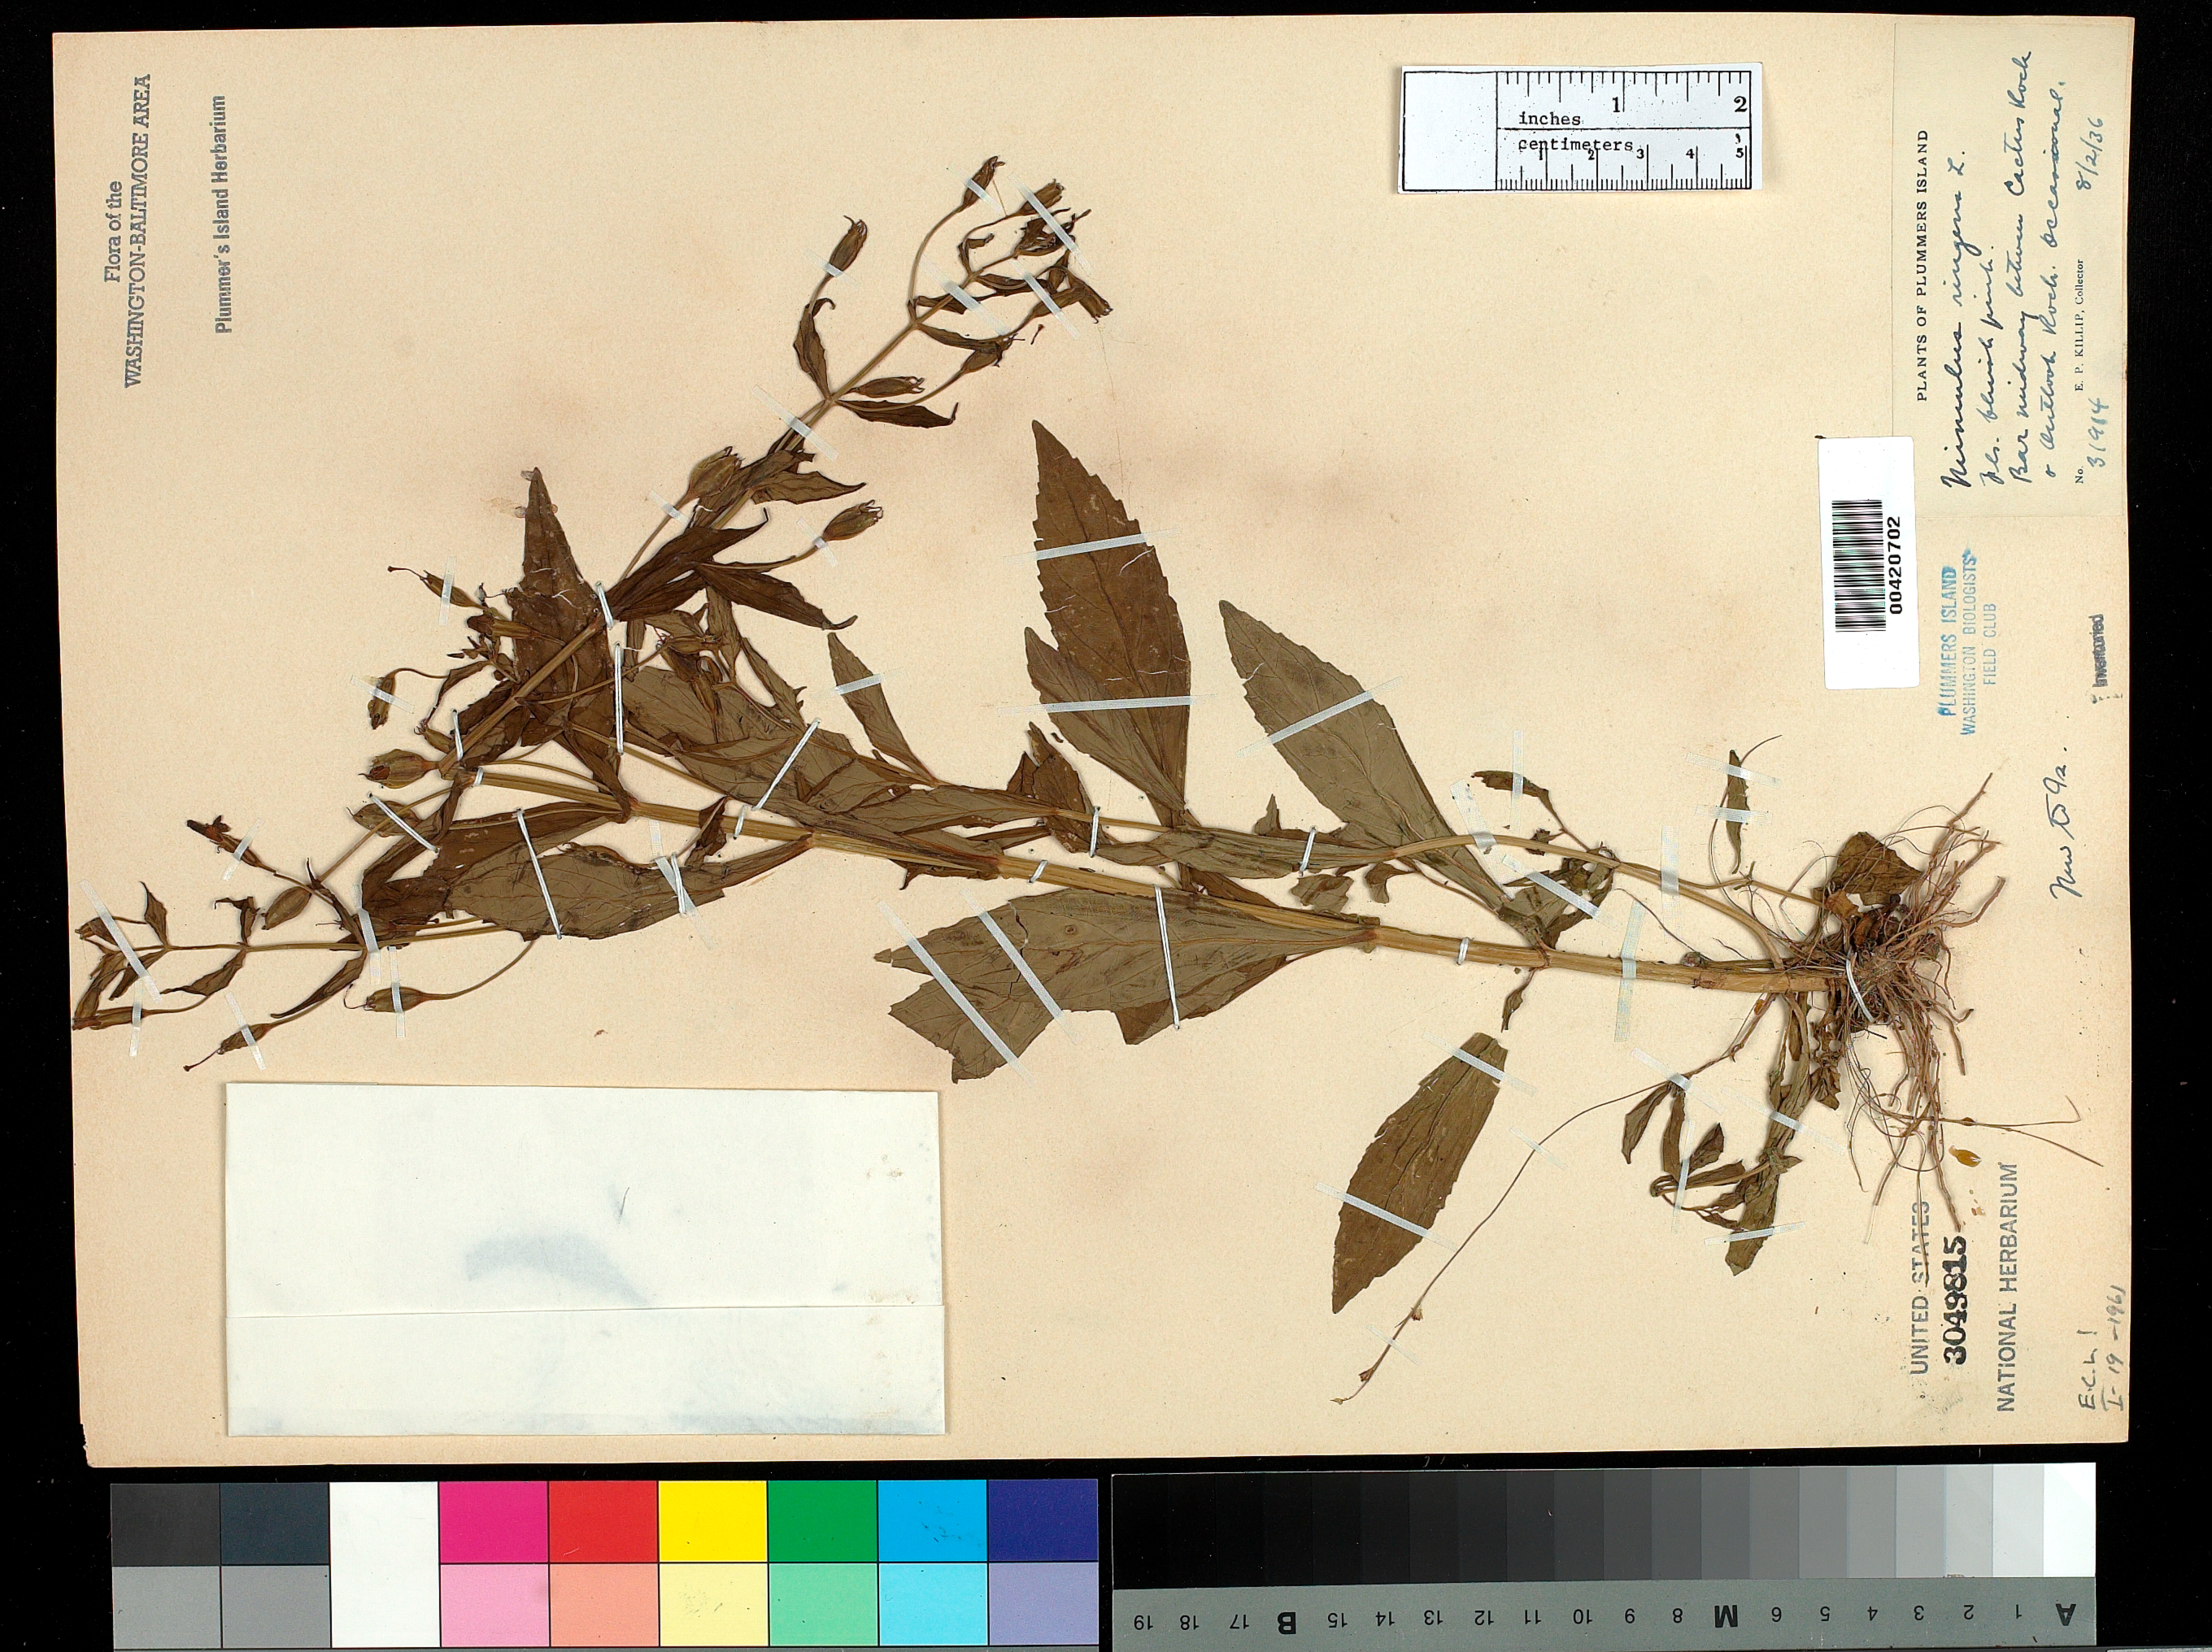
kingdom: Plantae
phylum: Tracheophyta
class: Magnoliopsida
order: Lamiales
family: Phrymaceae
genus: Mimulus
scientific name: Mimulus ringens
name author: L.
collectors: E. P. Killip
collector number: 31914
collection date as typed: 02 Aug 1936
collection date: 1936-08-02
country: United States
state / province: Maryland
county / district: Montgomery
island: Plummers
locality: Plummer's Island; bar midway between Cactus Rock & Outlook Rock C. & O. Canal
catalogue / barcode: US 3049815